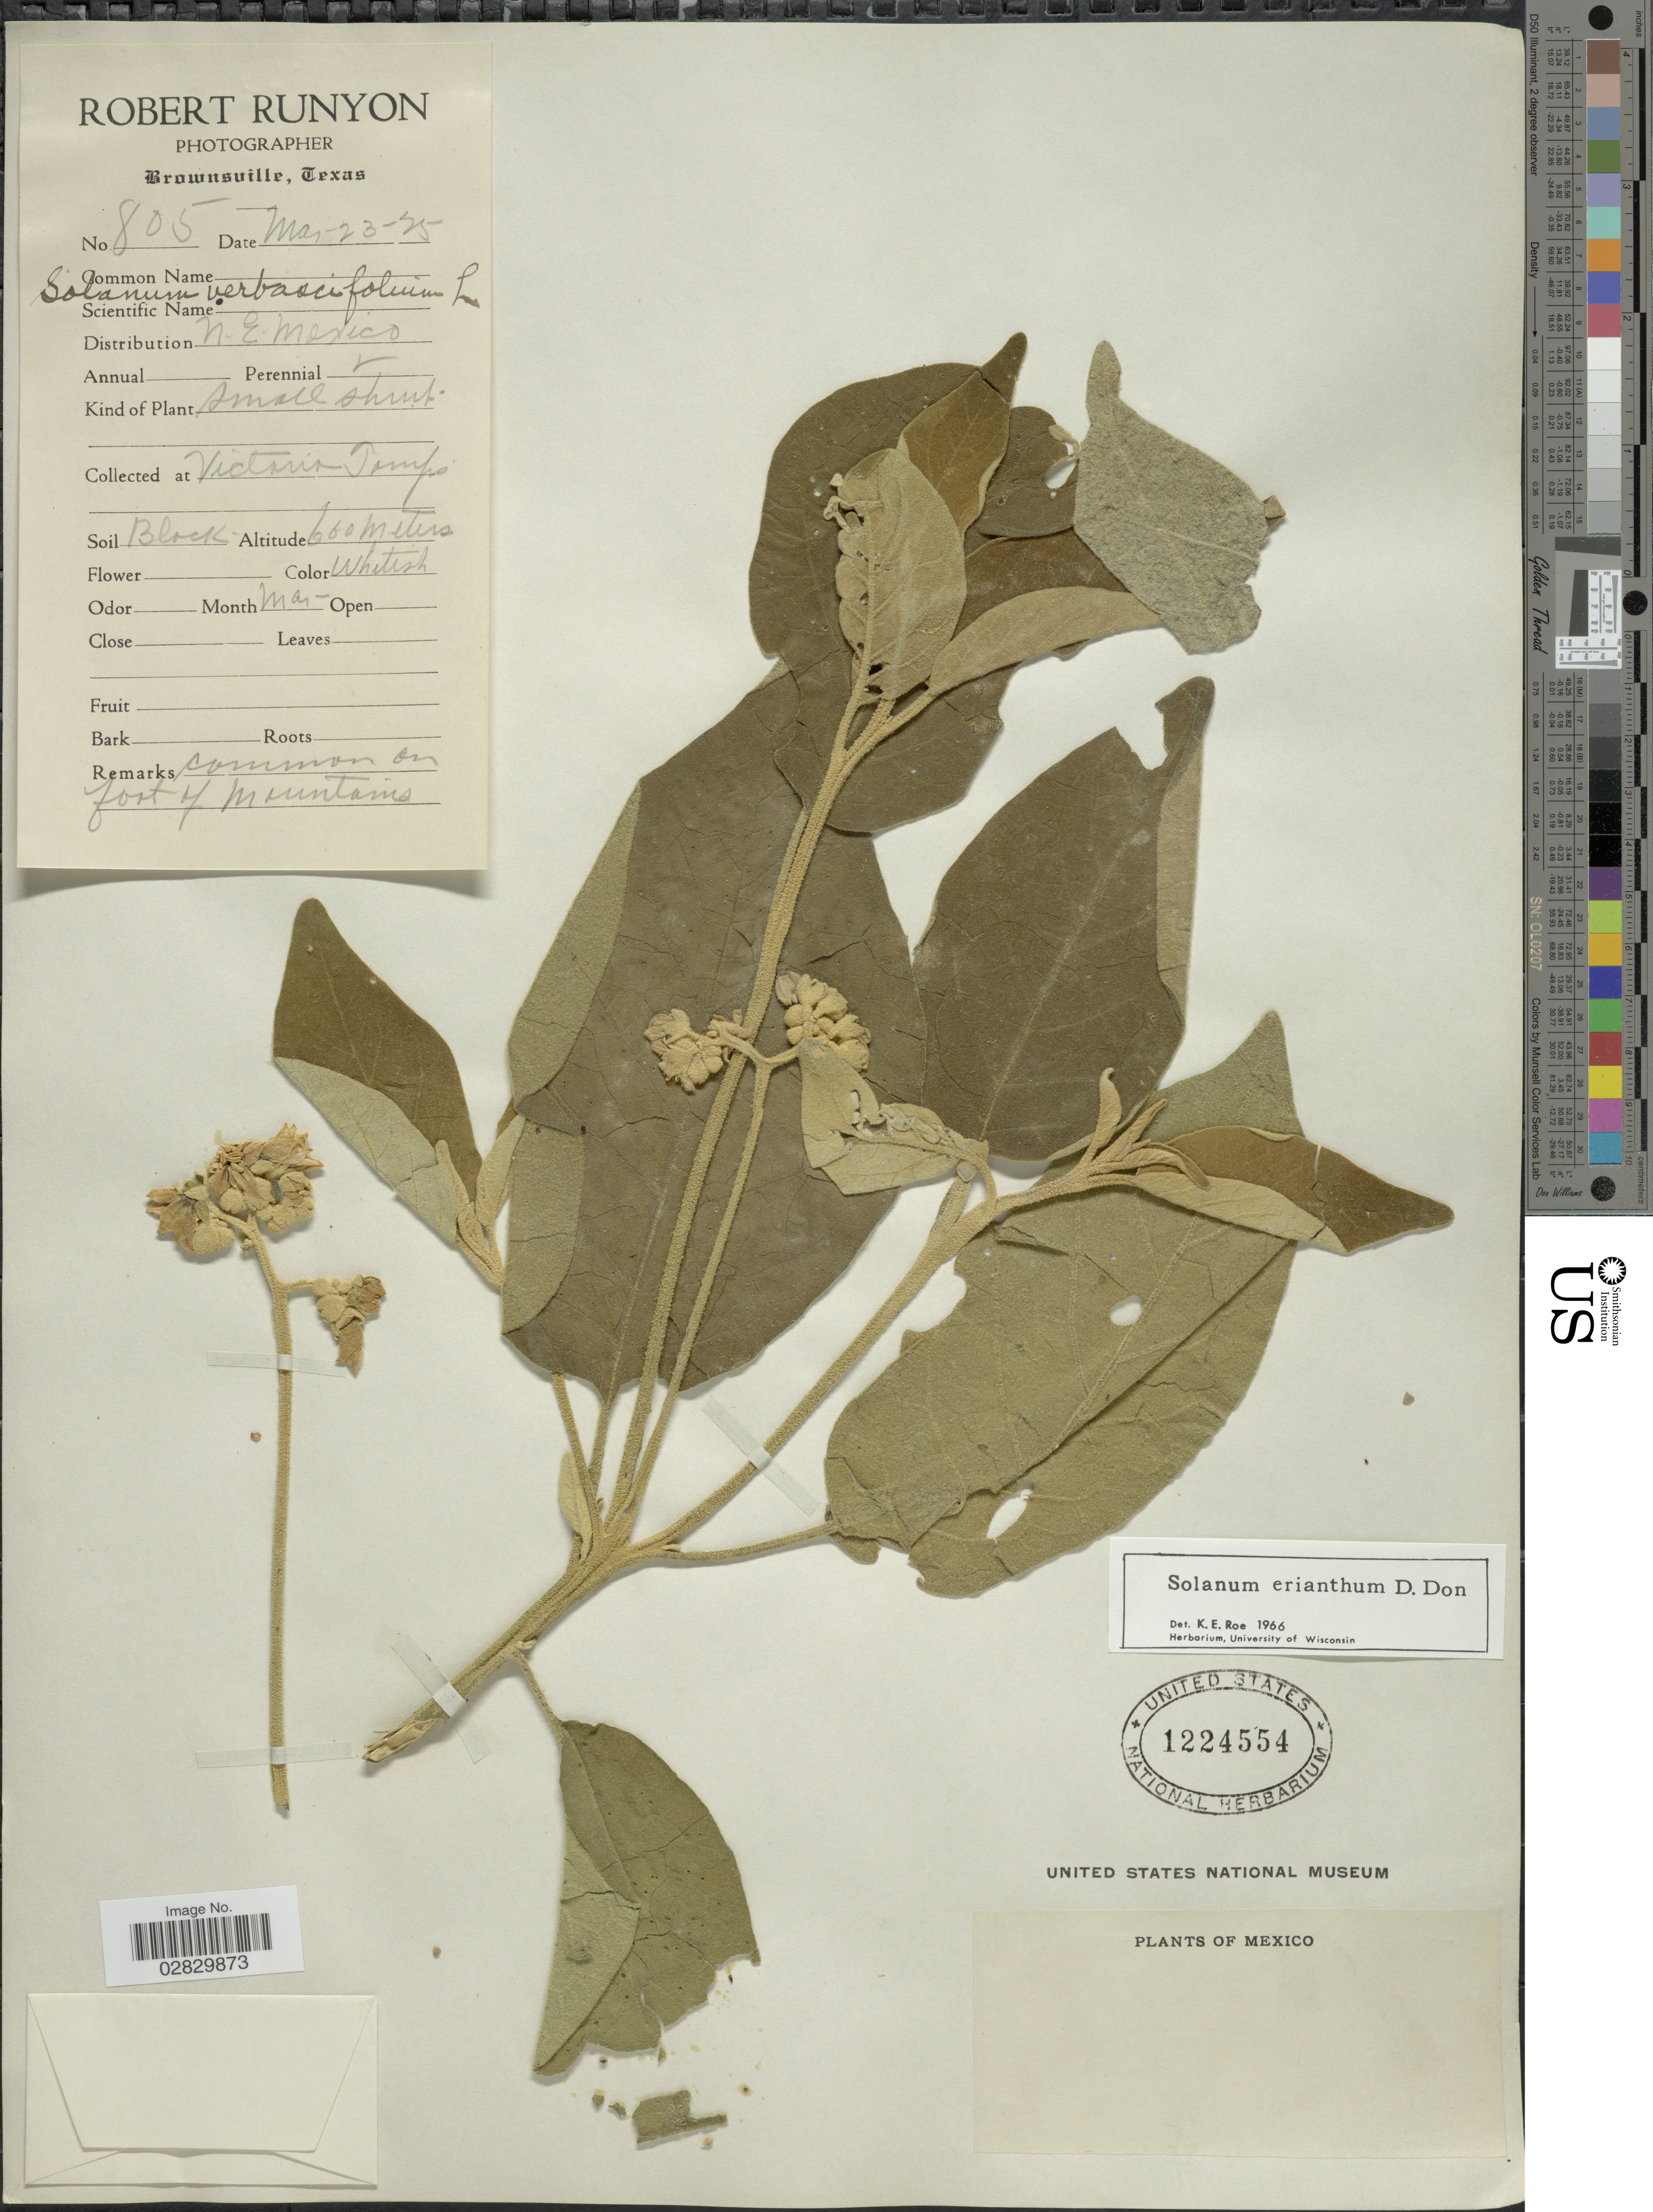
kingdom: Plantae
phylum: Tracheophyta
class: Magnoliopsida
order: Solanales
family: Solanaceae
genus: Solanum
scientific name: Solanum erianthum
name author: D. Don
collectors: R. Runyon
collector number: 805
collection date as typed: Transcribed d/m/y: 23/3/25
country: Mexico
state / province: Tamaulipas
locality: N.E. Mexico, Victoria Tamps.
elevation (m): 600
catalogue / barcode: US 1224554